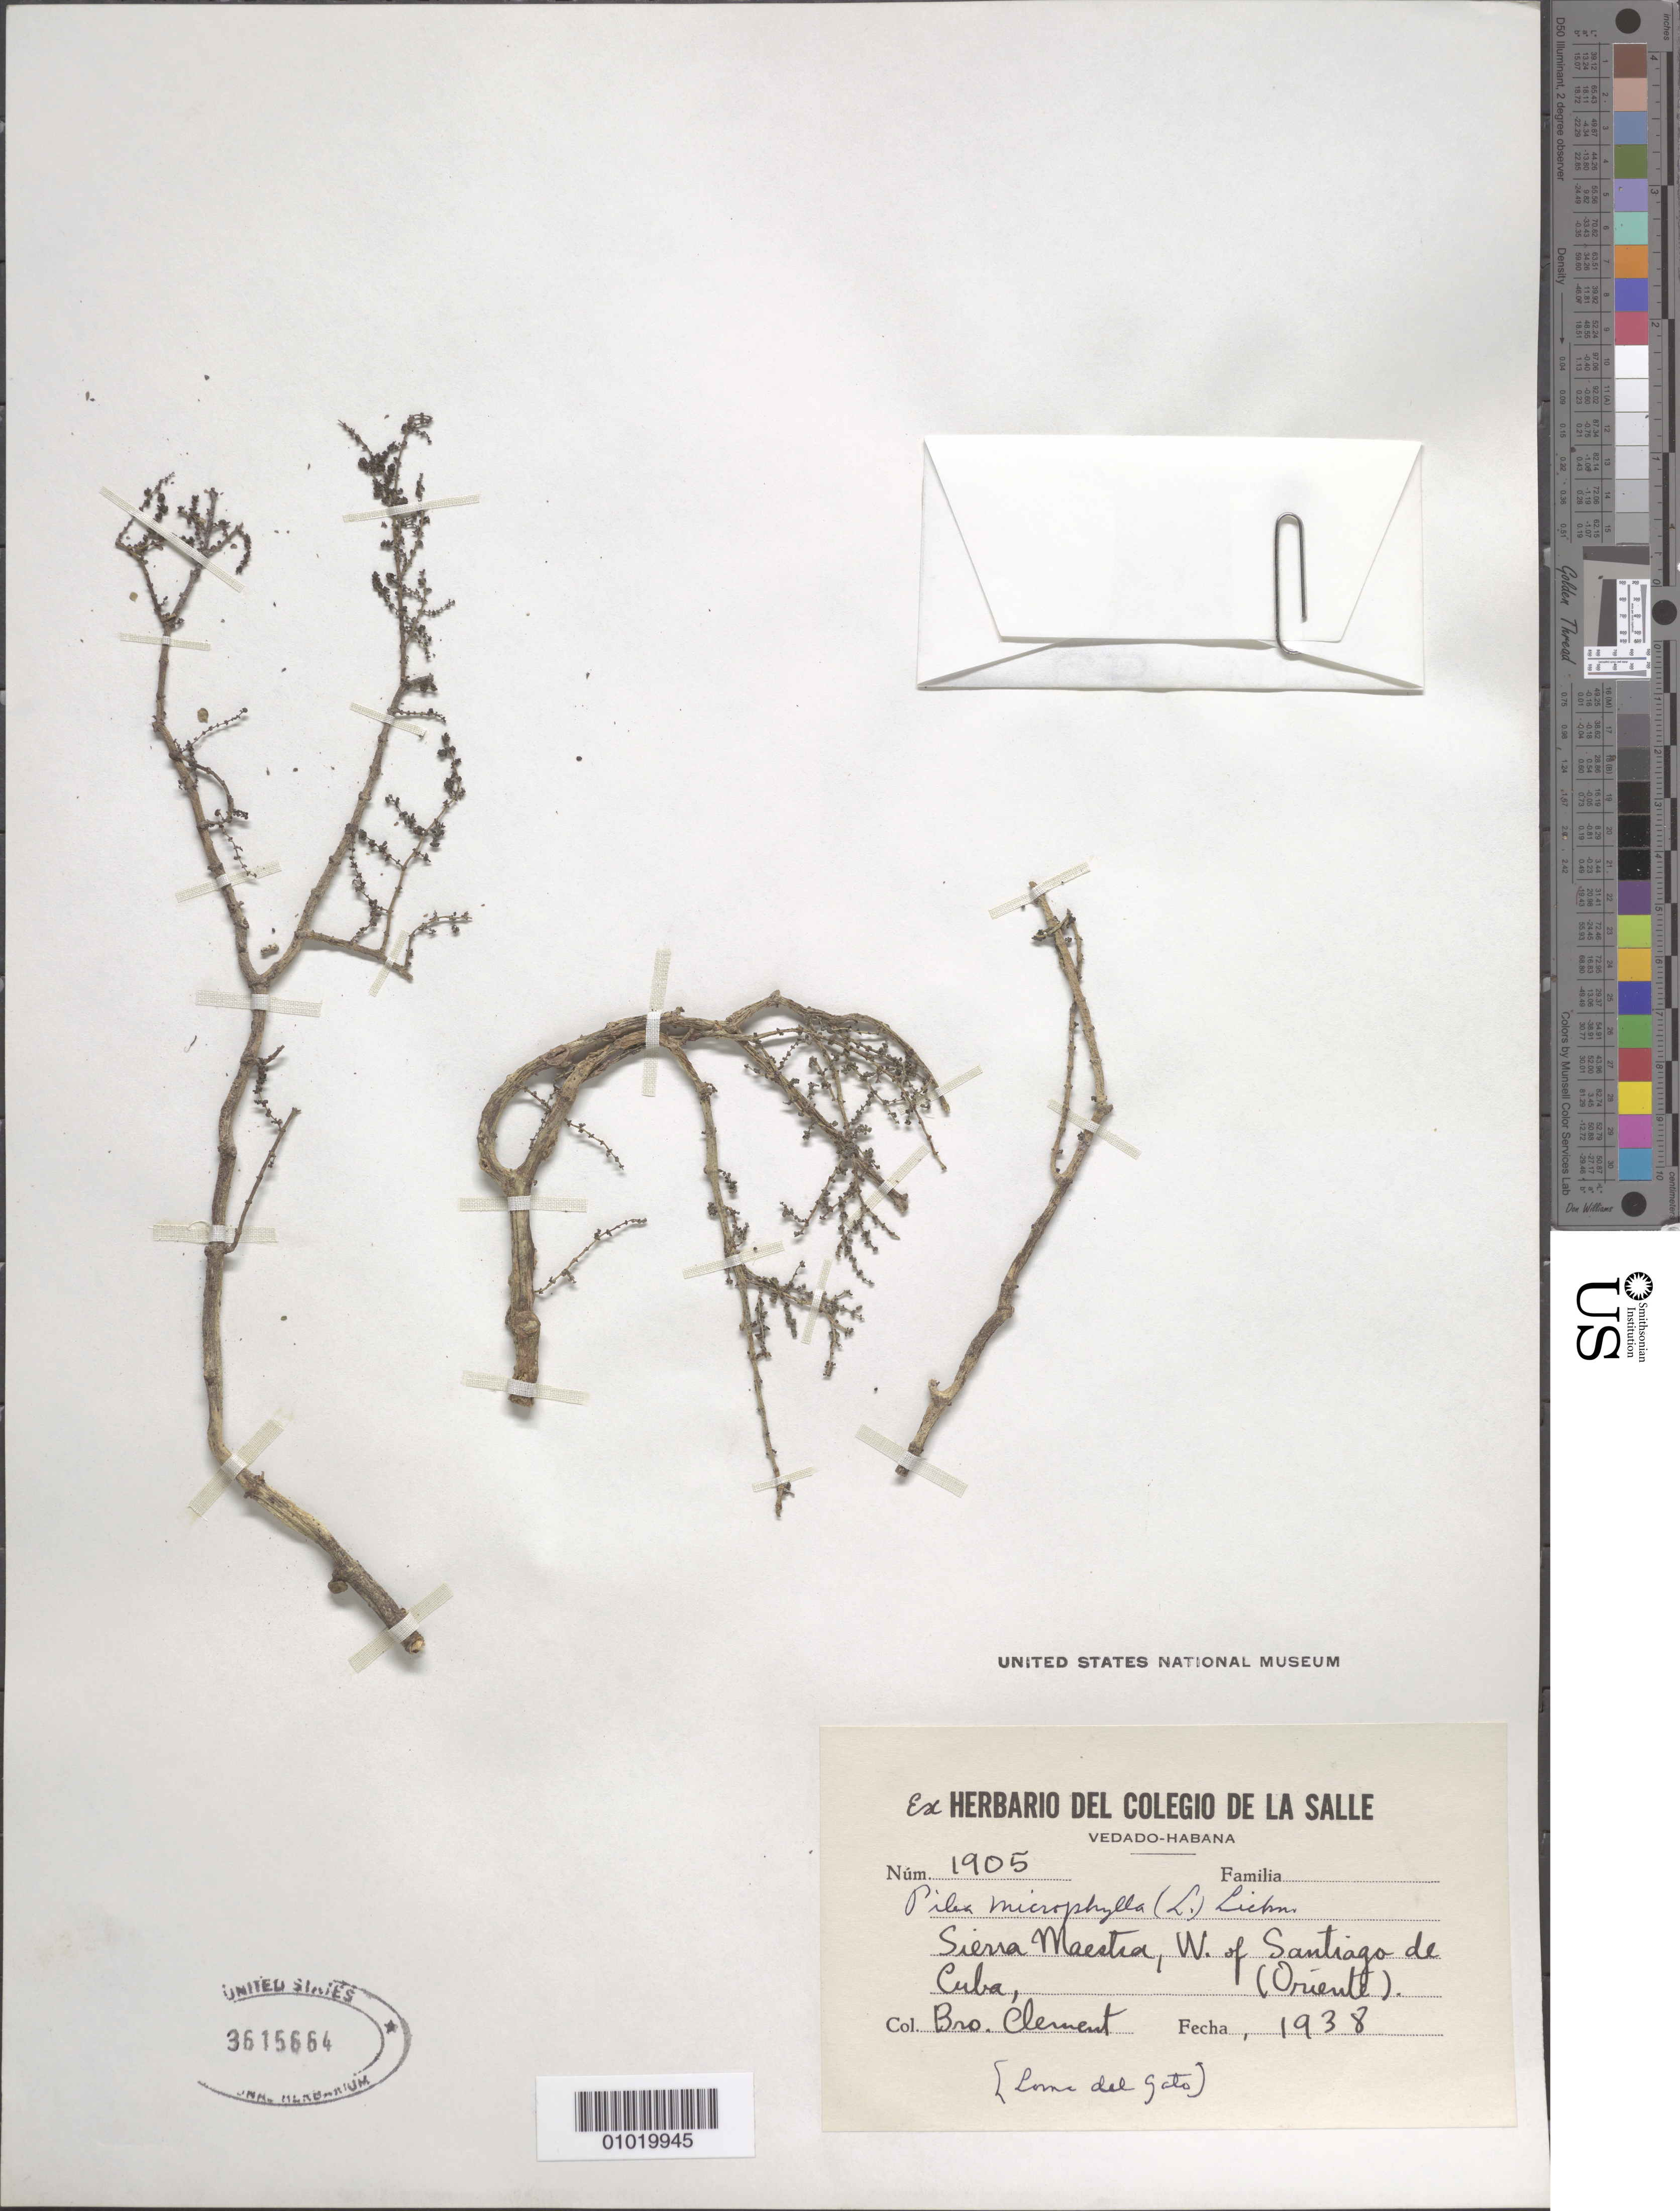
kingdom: Plantae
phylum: Tracheophyta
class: Magnoliopsida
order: Rosales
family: Urticaceae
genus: Pilea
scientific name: Pilea microphylla var. microphylla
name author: (L.) Liebm.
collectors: B. Clement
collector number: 1905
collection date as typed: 1938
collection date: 1938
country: Cuba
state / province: Santiago de Cuba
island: Cuba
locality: Sierra Maestra, W of Santiago de Cuba [Loma del Gato]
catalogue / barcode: US 3615664